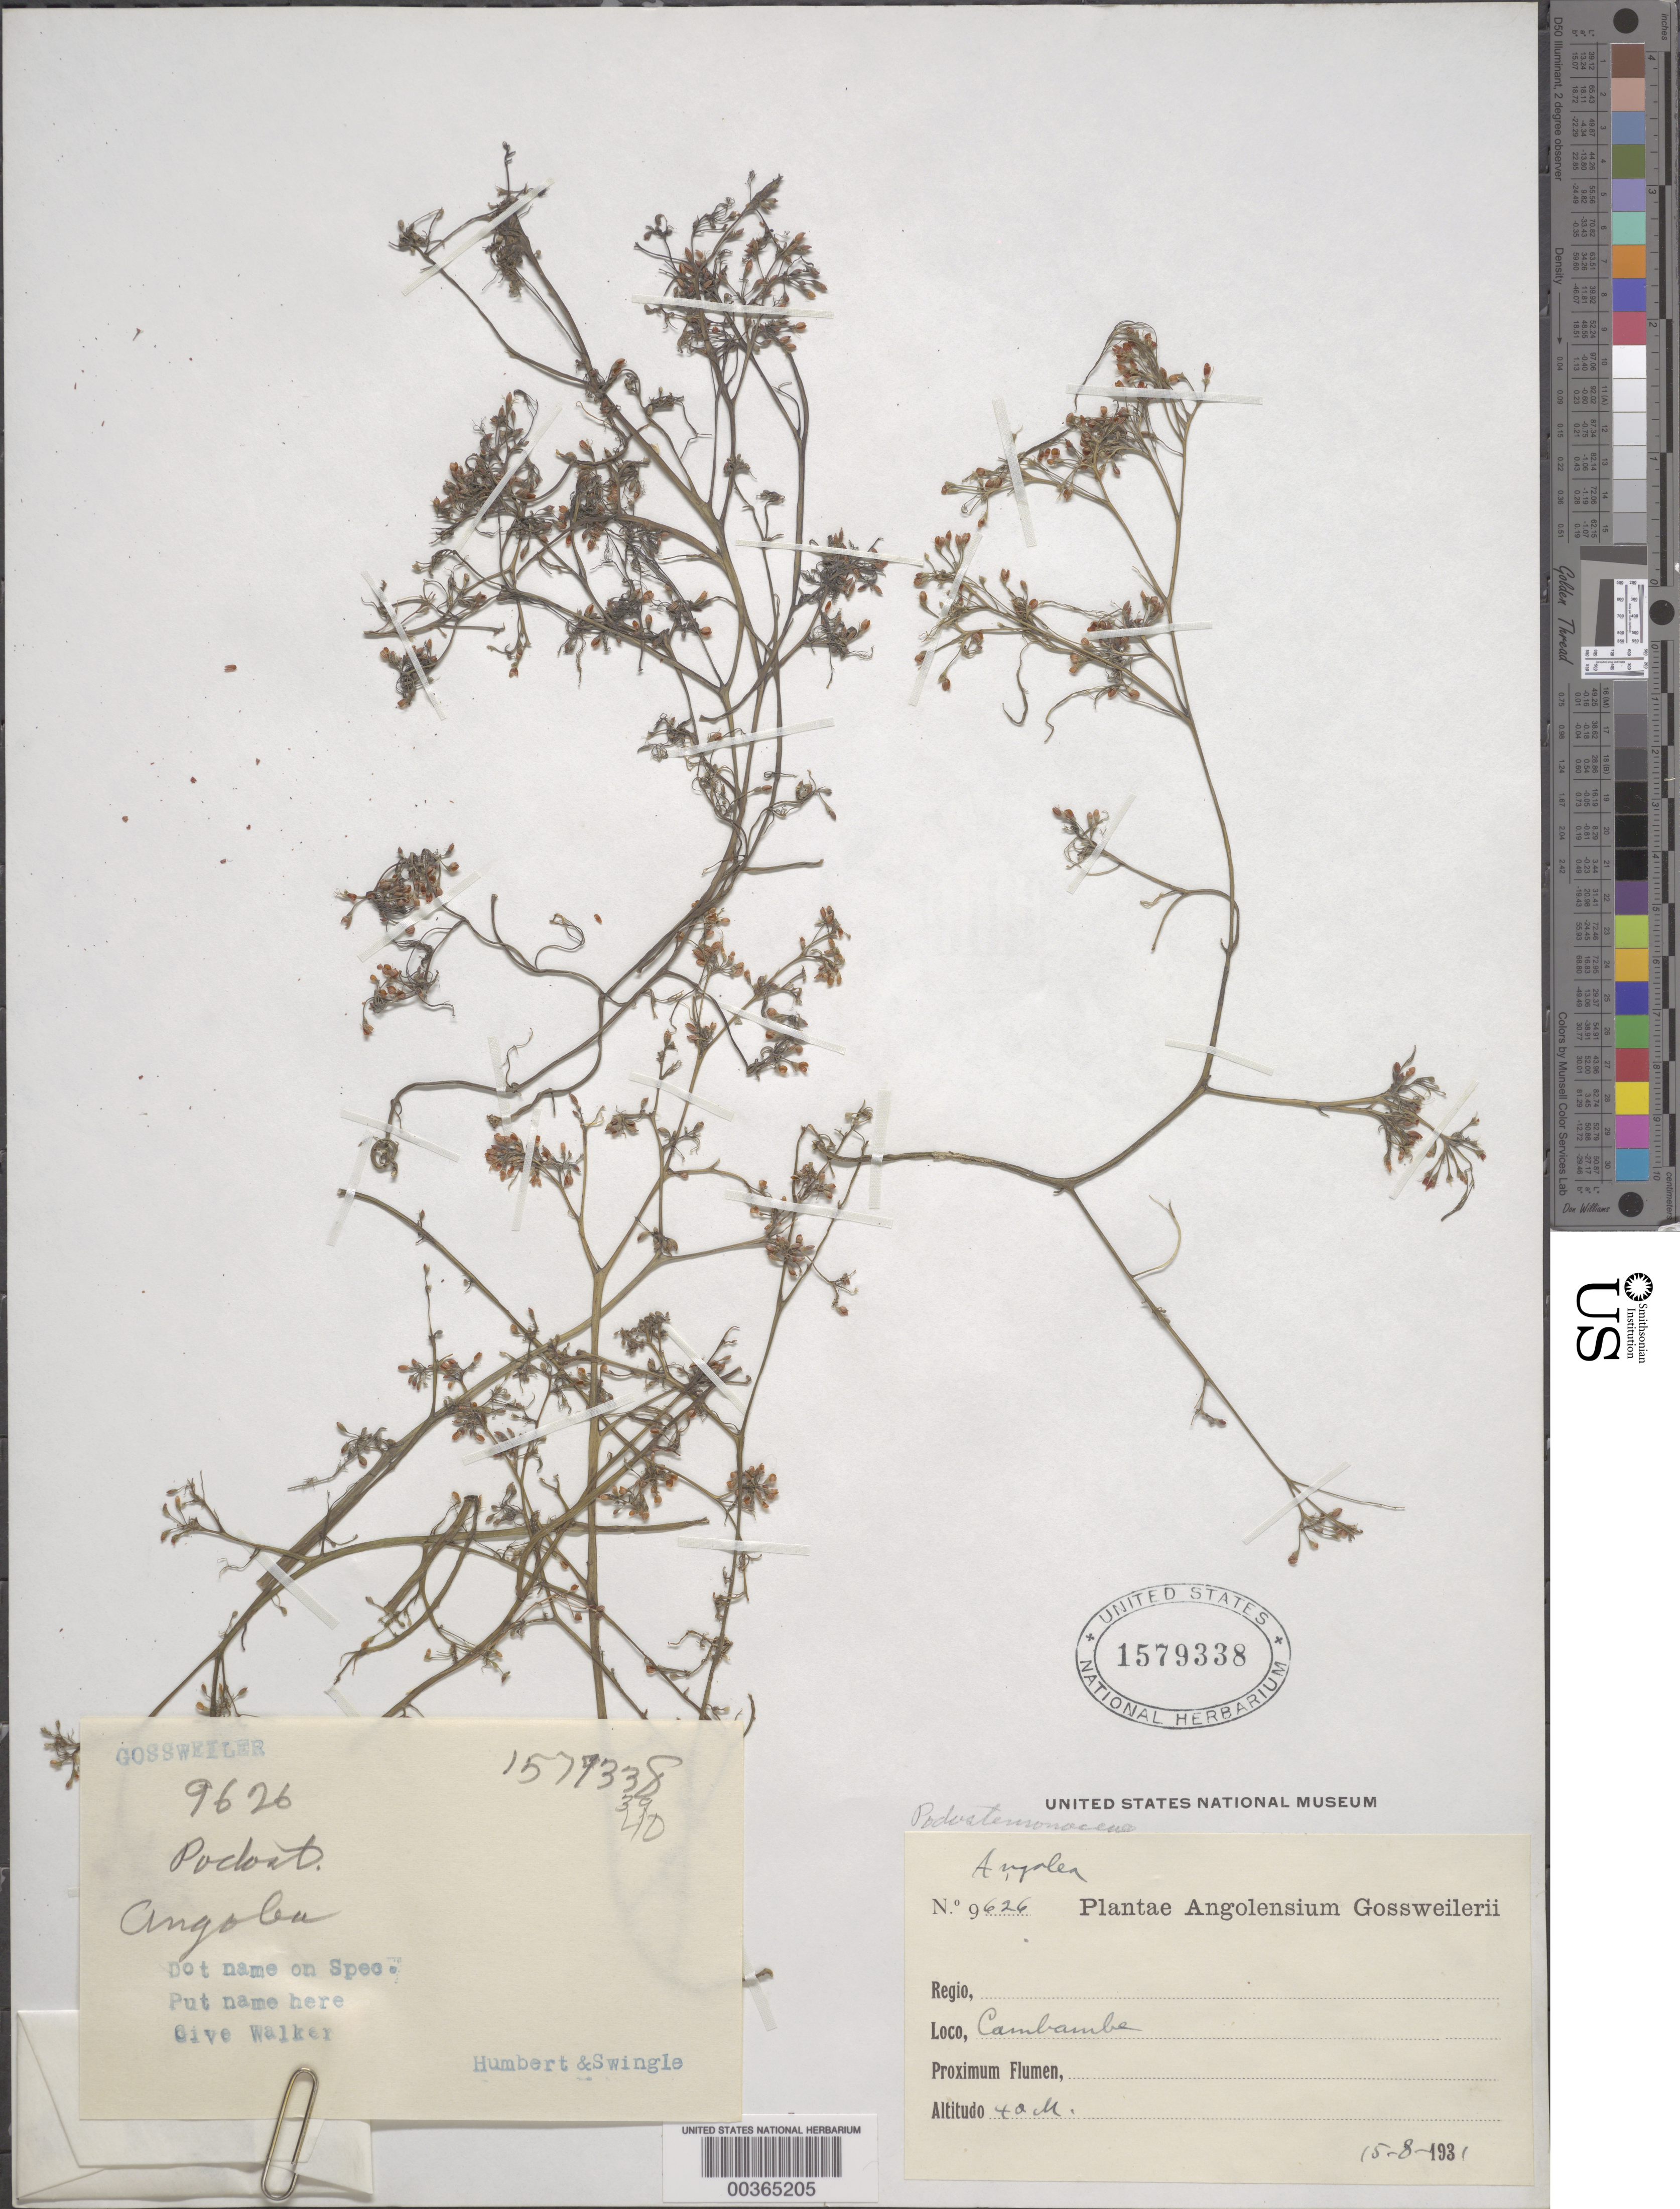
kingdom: Plantae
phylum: Tracheophyta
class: Magnoliopsida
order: Malpighiales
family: Podostemaceae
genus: Lophogyne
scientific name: Lophogyne sp.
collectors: J. Gossweiler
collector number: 9626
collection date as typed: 15 Aug 1931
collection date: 1931-08-15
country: Angola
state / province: Cuanza Norte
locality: Cambamba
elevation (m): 40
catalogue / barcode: US 1579338